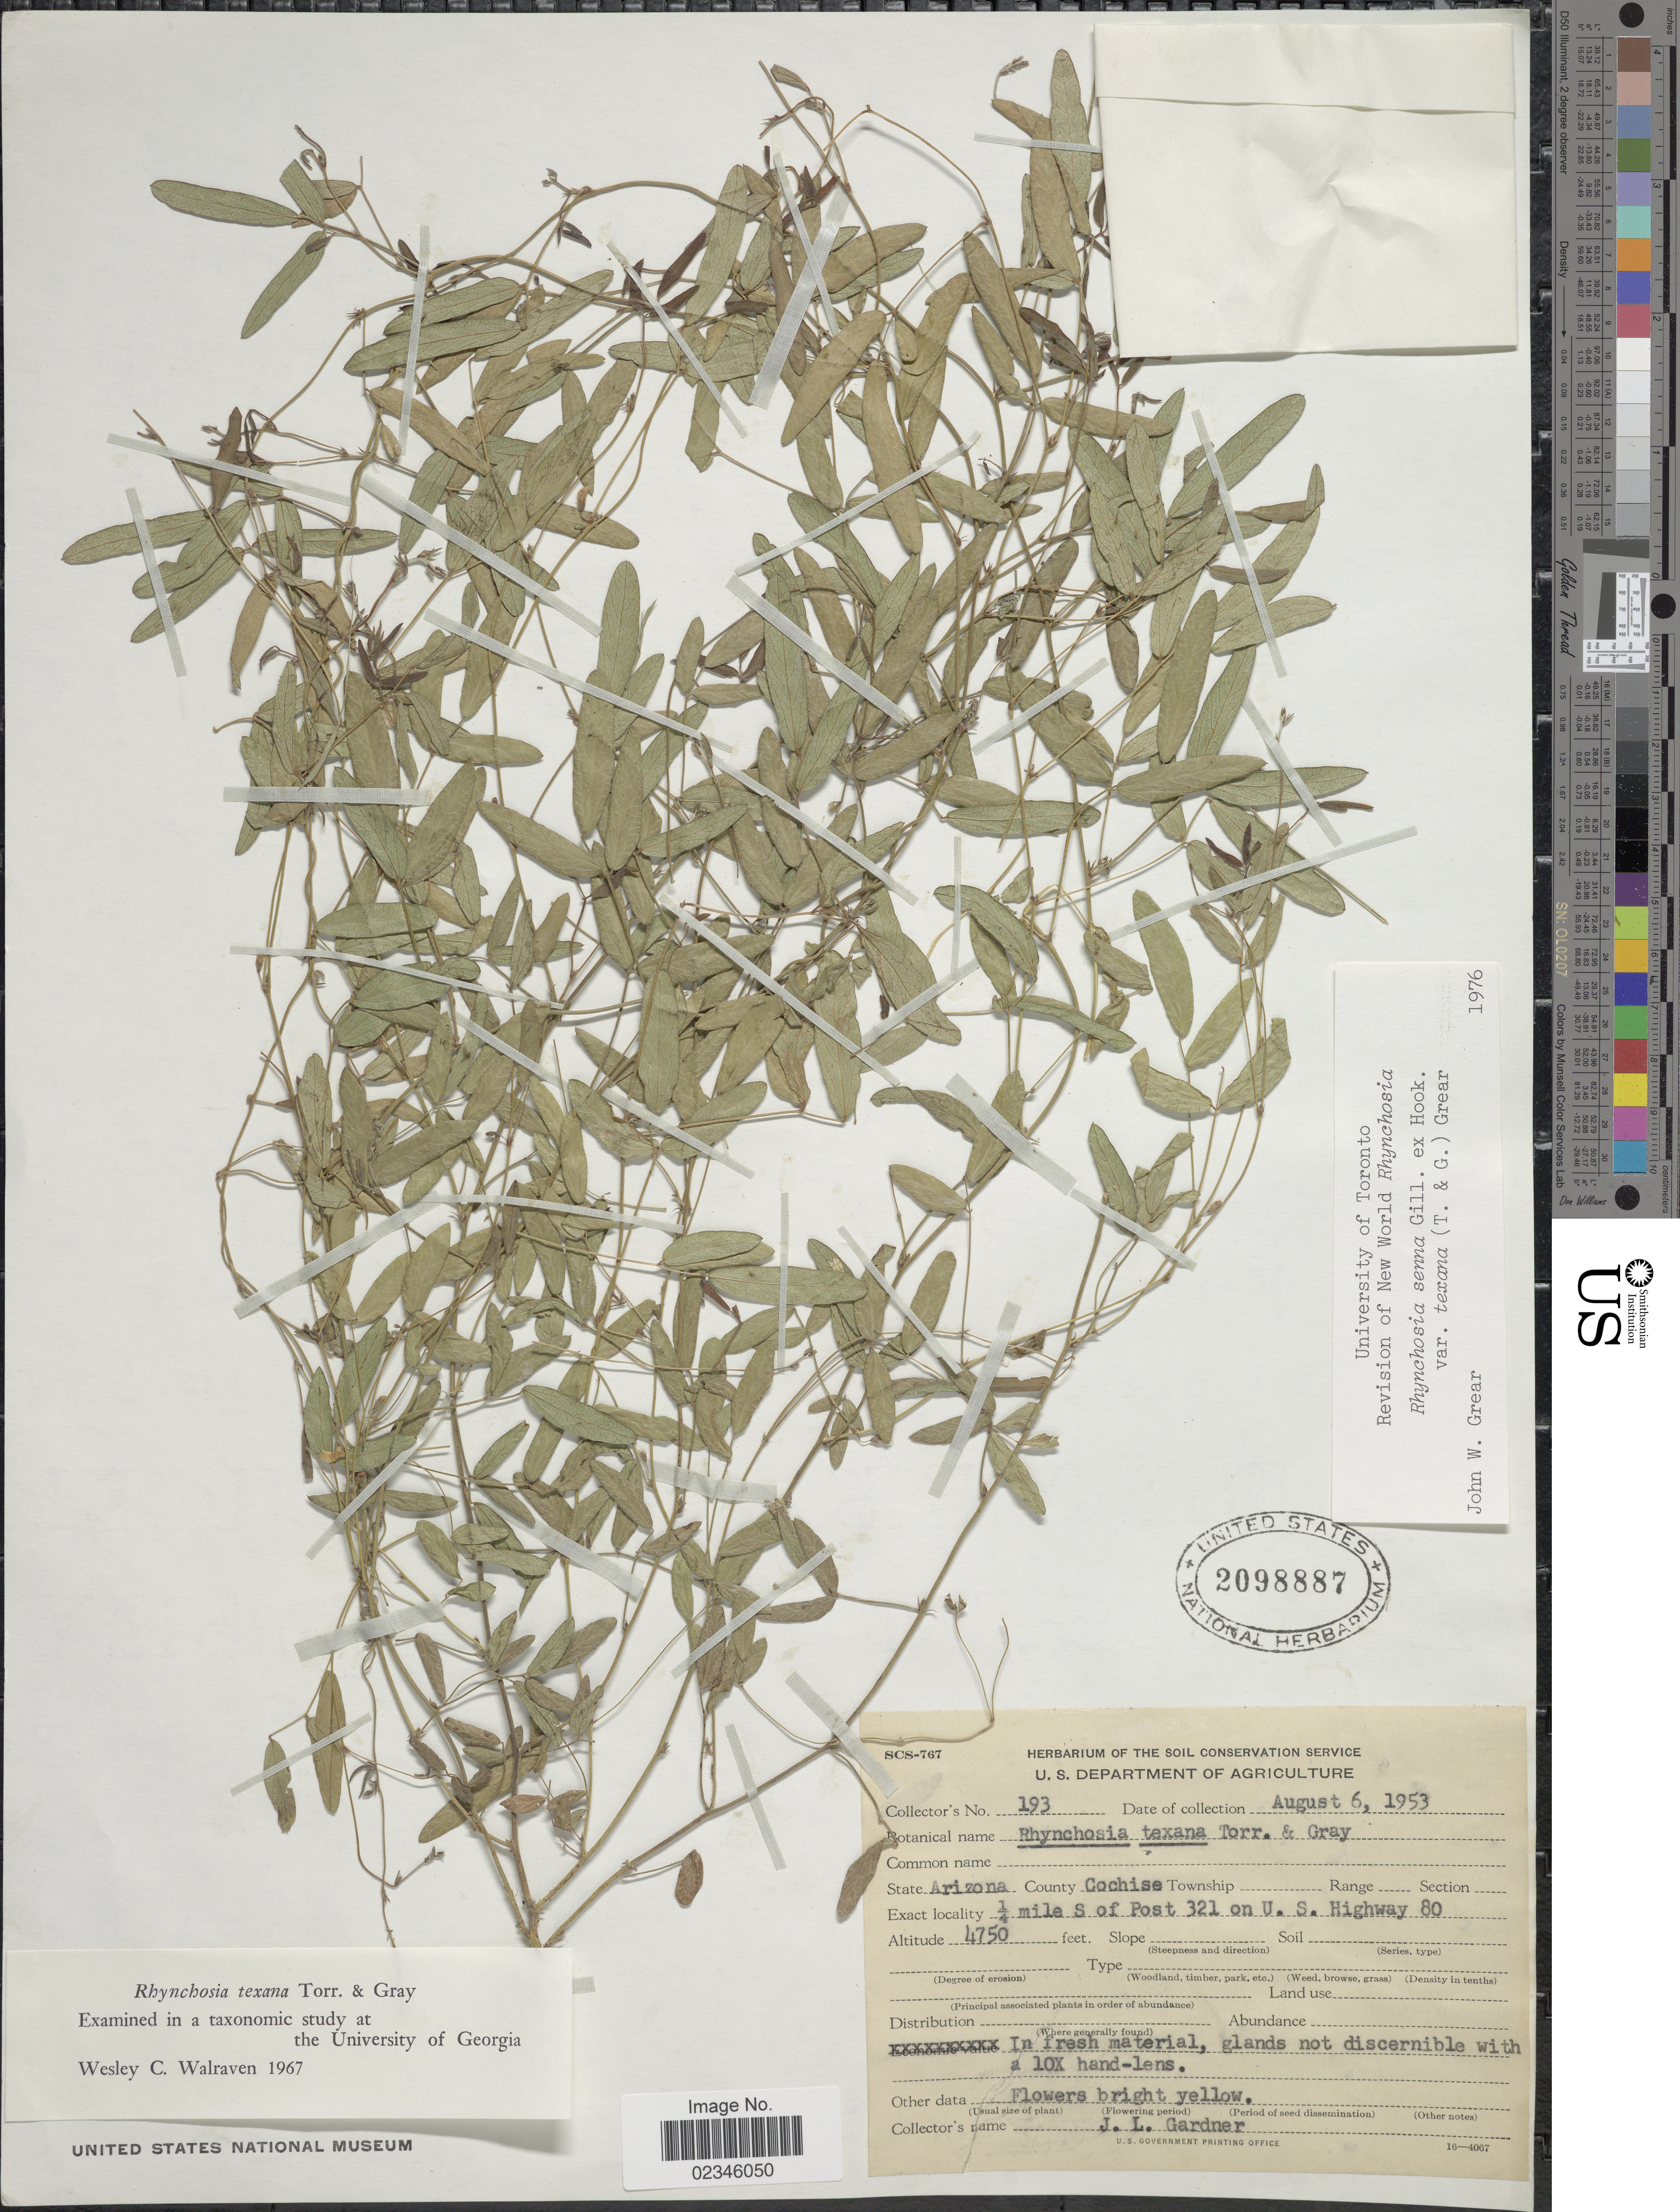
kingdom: Plantae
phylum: Tracheophyta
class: Magnoliopsida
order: Fabales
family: Fabaceae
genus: Rhynchosia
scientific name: Rhynchosia senna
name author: Gillies ex Hook.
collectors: J. L. Gardner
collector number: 193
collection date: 1953-08-06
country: United States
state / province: Arizona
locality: County Cochise, 1/4 mile S of Post 321 on U.S. Highway 80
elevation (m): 1448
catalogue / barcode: US 2098887